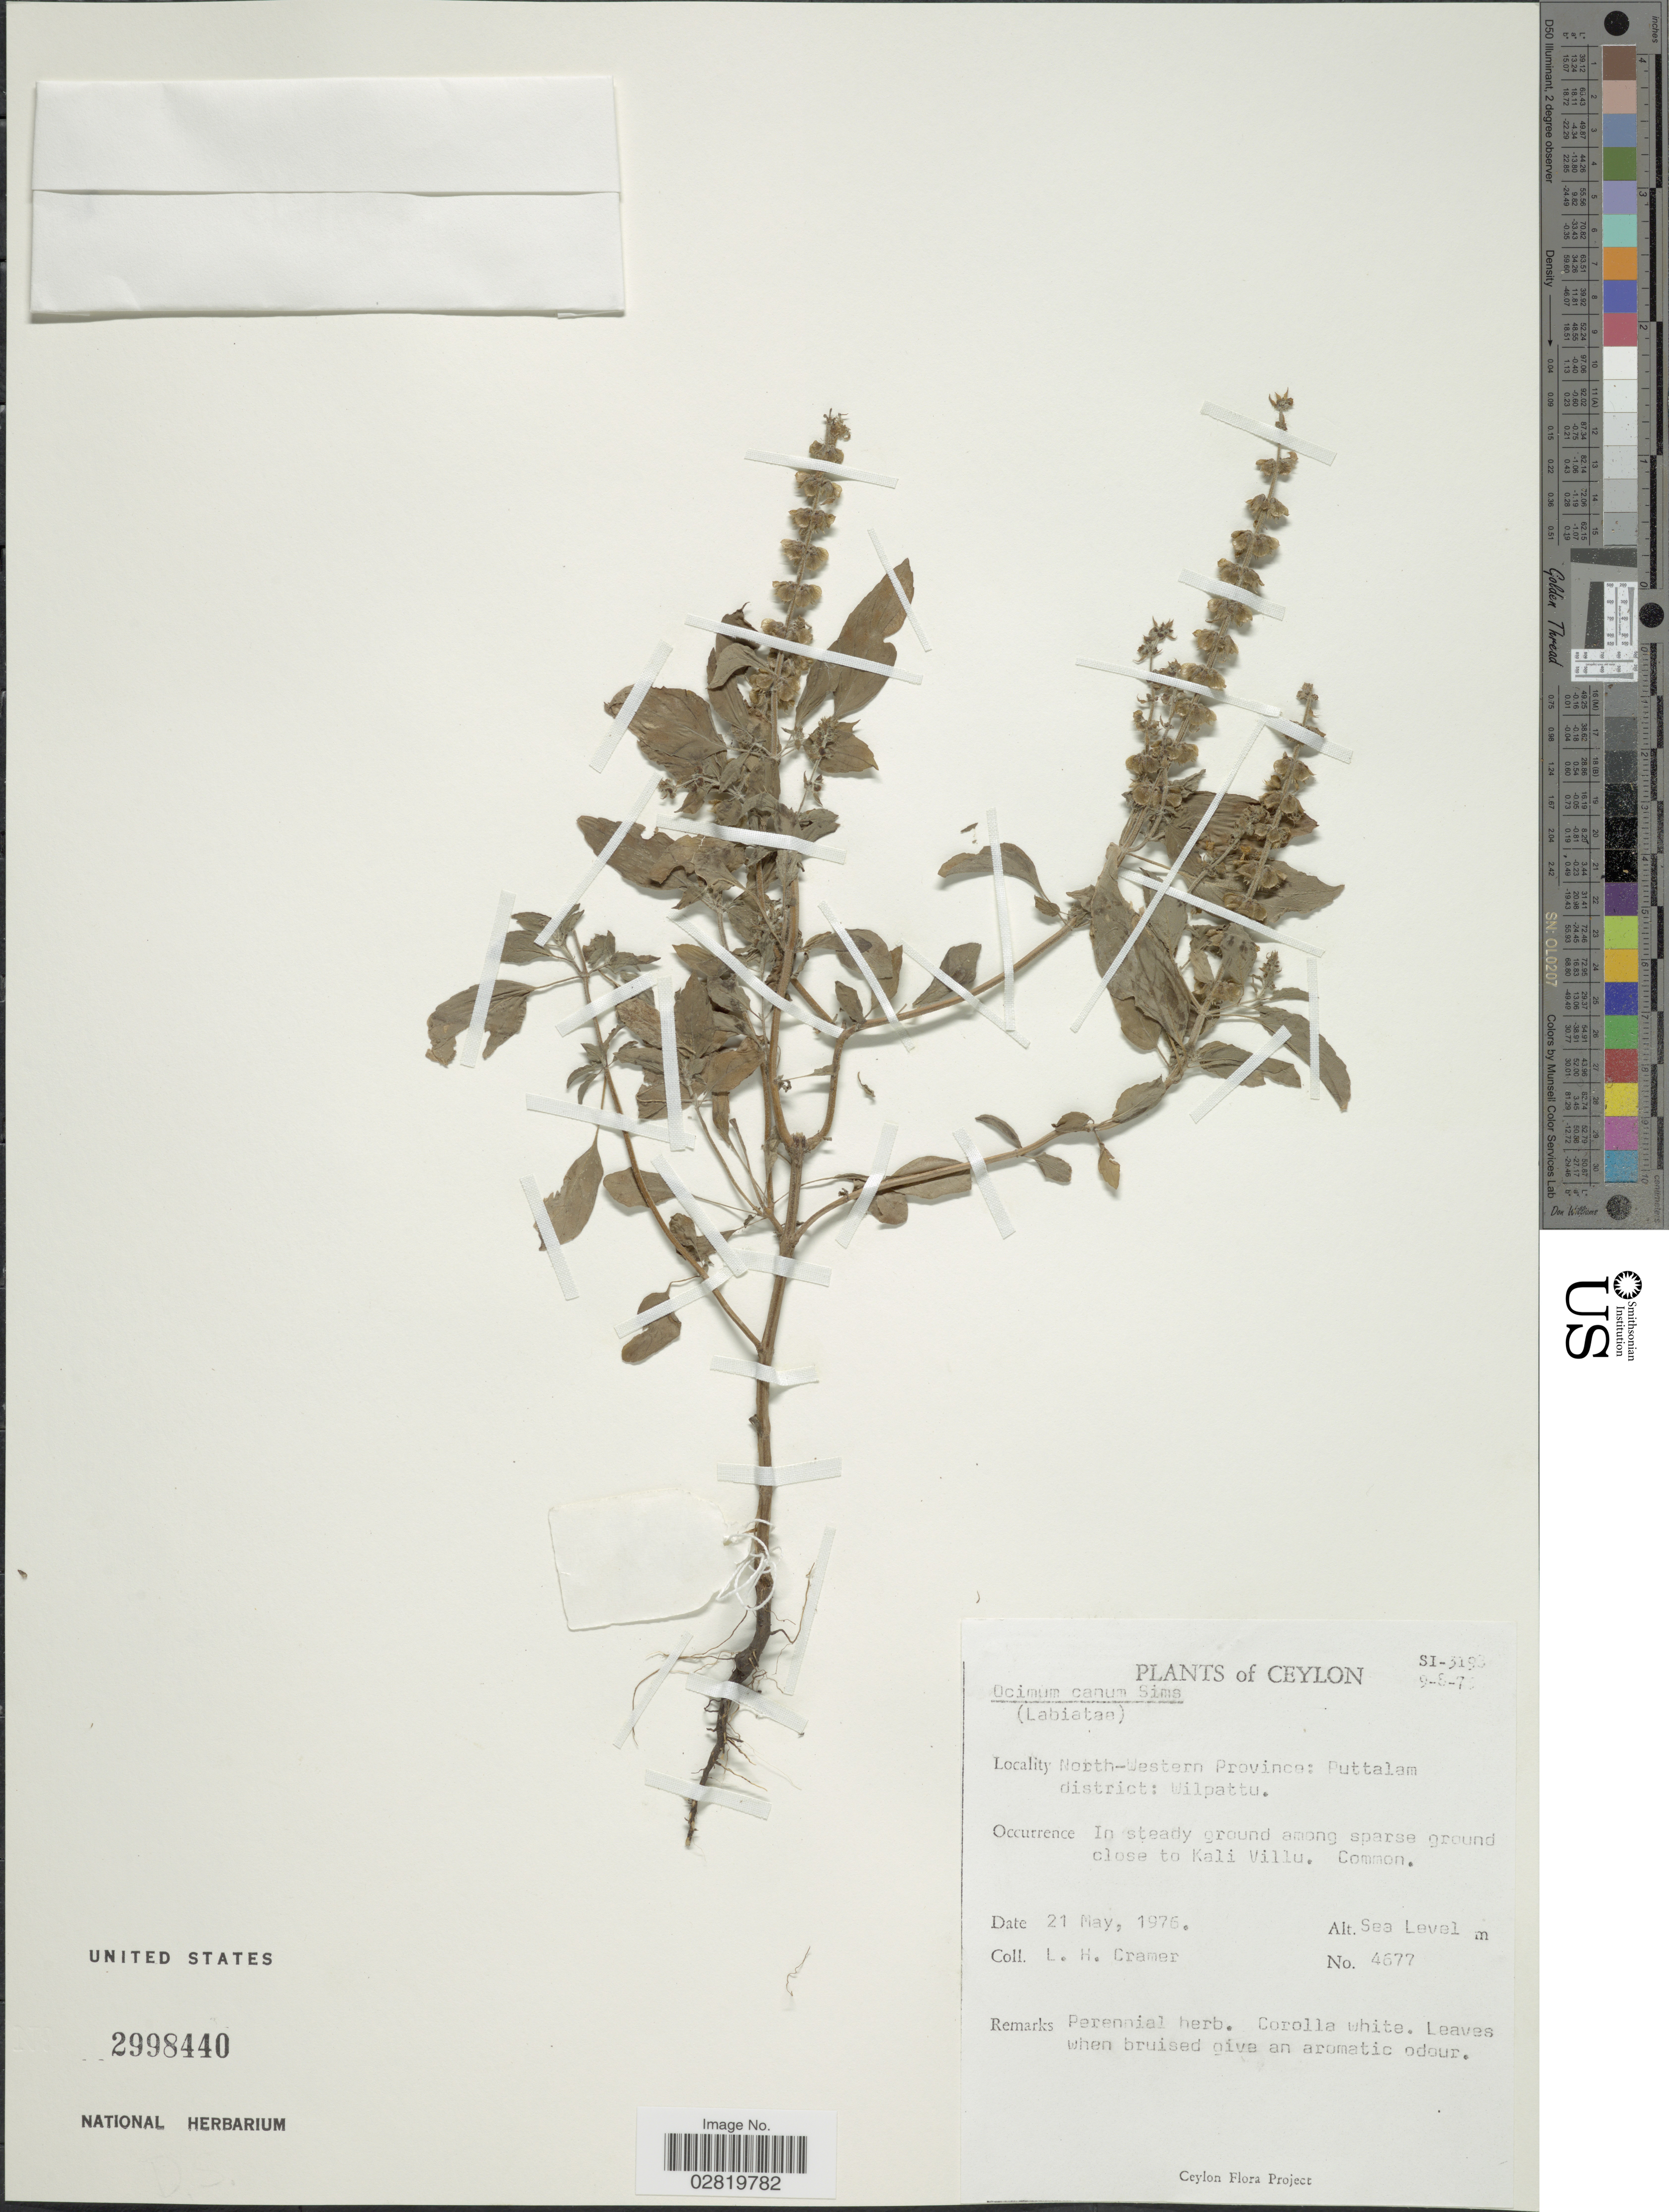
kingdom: Plantae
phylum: Tracheophyta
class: Magnoliopsida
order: Lamiales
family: Lamiaceae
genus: Ocimum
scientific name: Ocimum canum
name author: Sims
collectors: L. H. Cramer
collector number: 4677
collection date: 1976-05-21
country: Sri Lanka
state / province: North Western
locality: Ceylon, North-Western Province: Puttalam district: Wilpattu, In steady ground among sparse ground close to Kali Villu.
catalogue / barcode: US 2998440